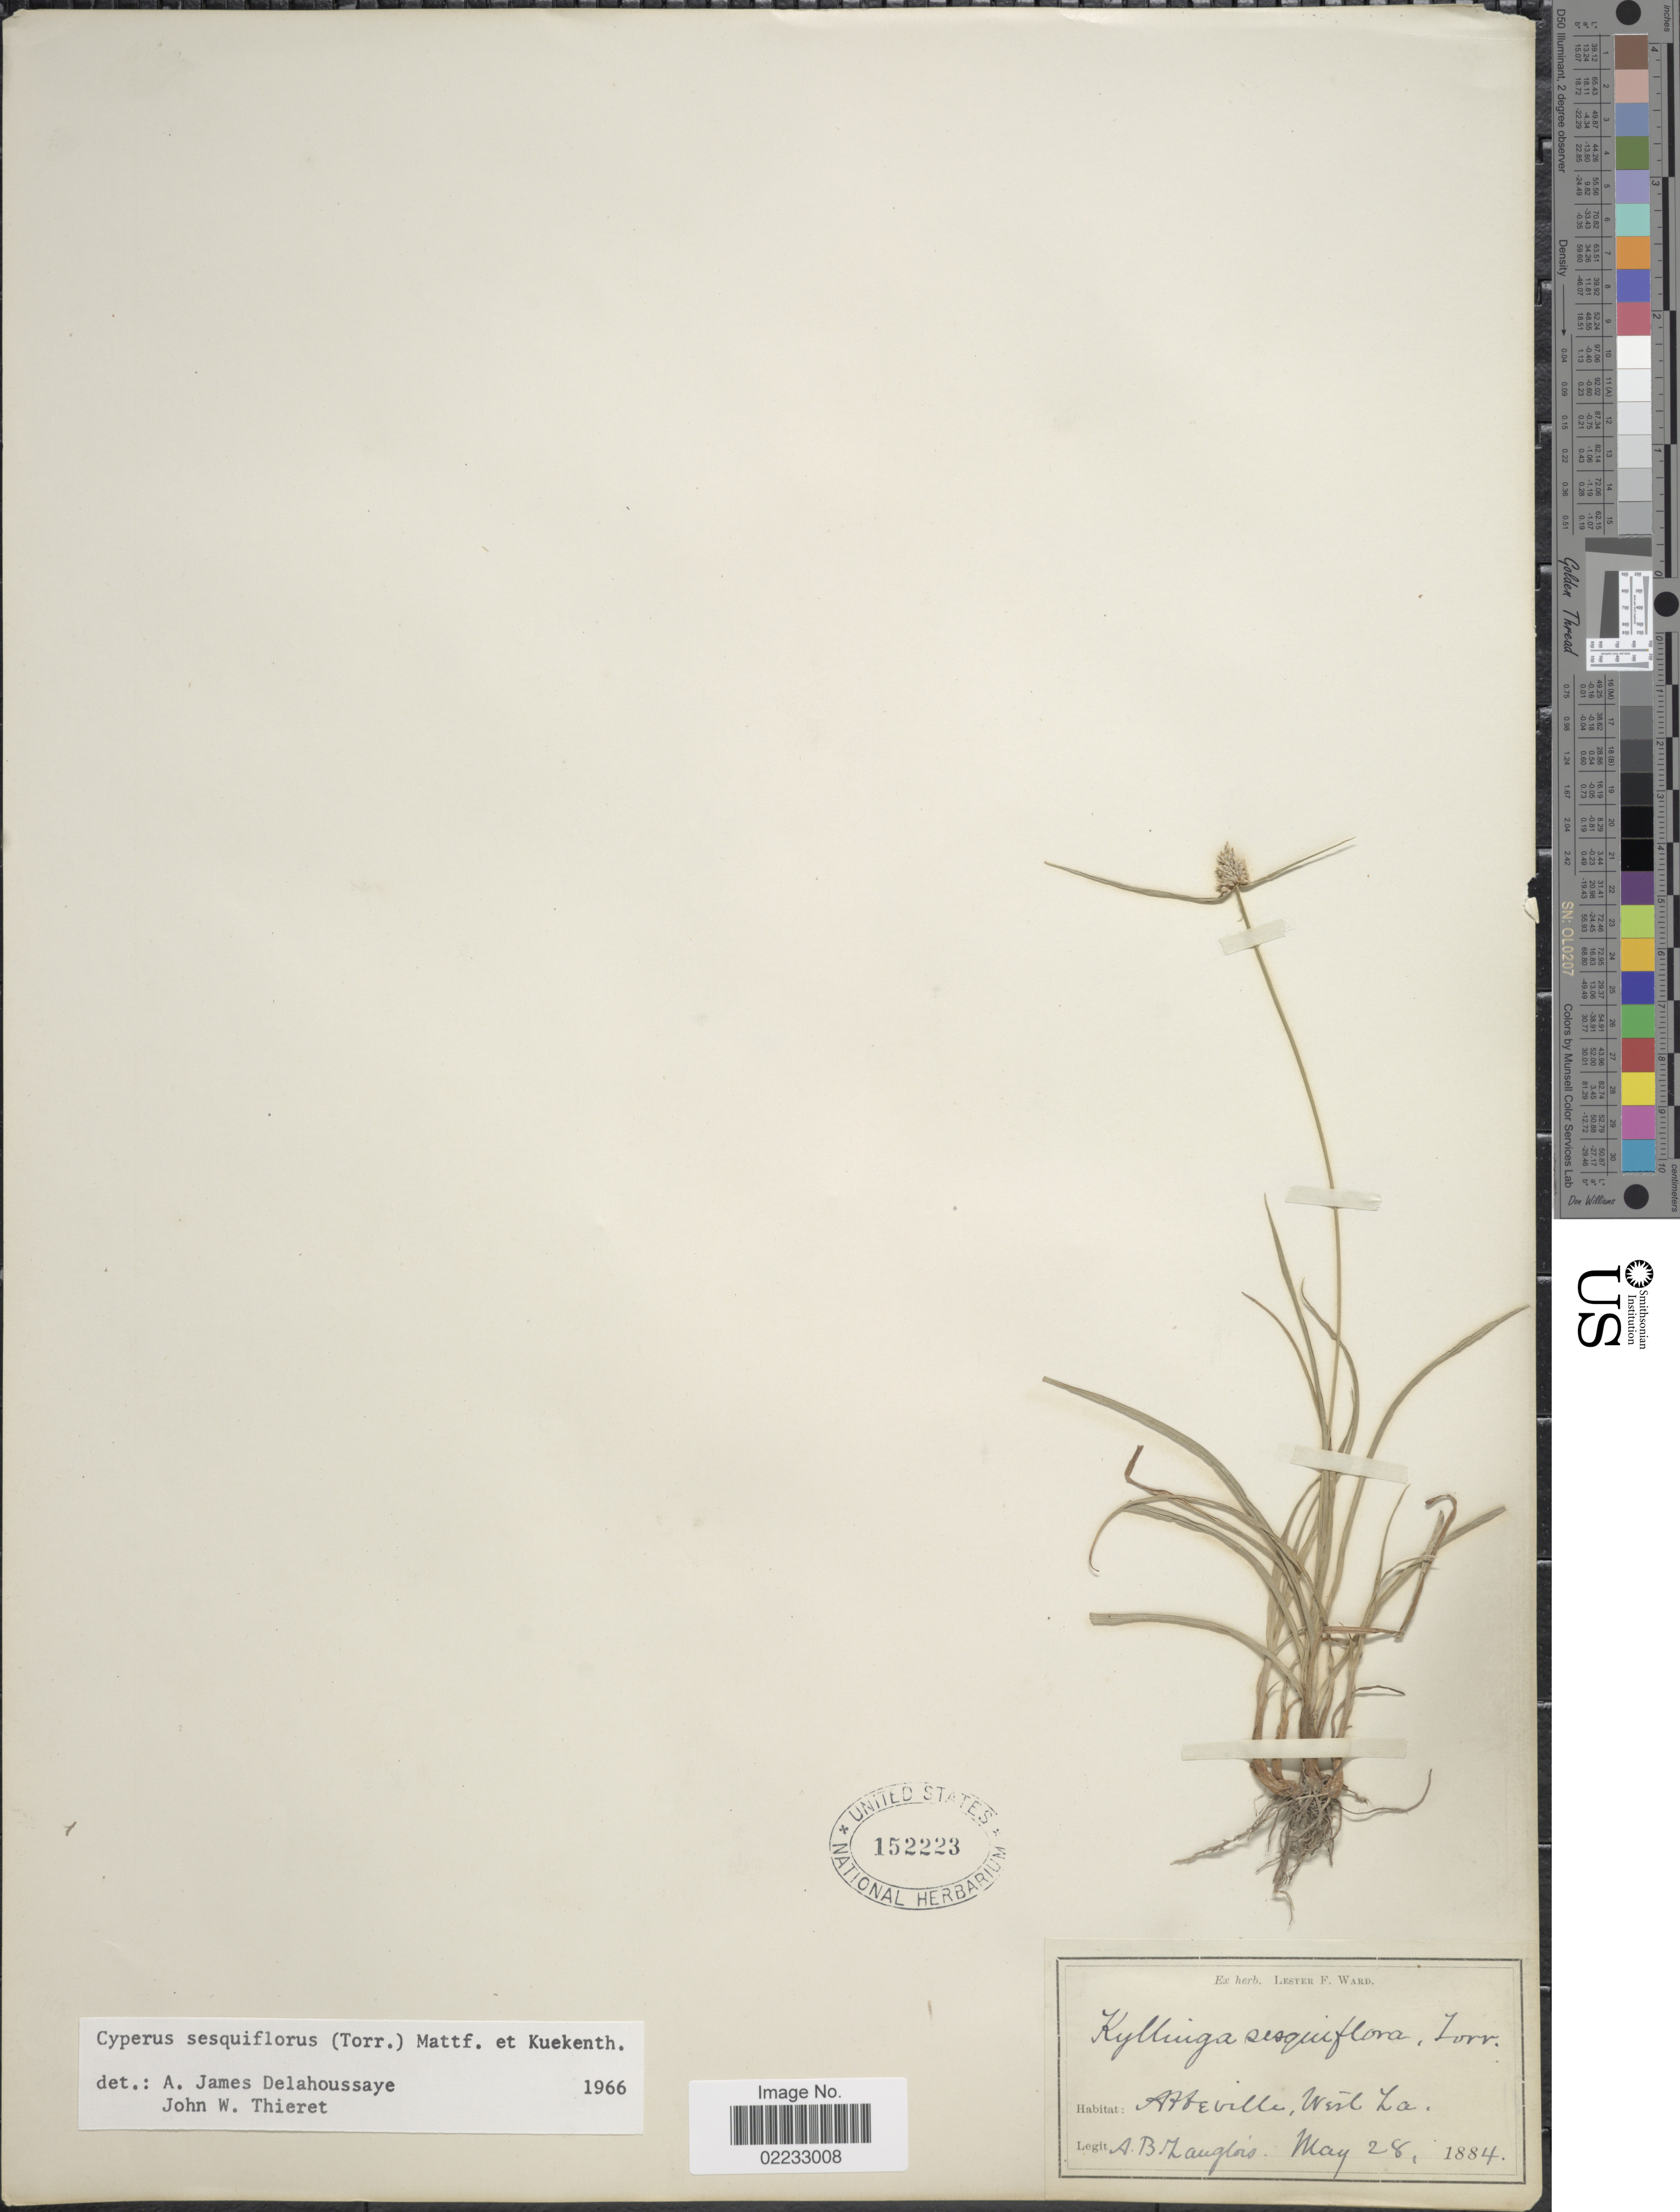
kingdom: Plantae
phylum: Tracheophyta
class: Liliopsida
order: Poales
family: Cyperaceae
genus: Cyperus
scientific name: Cyperus sesquiflorus subsp. sesquiflorus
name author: (Torr.) Mattf. & Kük.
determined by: Strong, M. T., (US), Smithsonian Institution - National Museum of Natural History (UNITED STATES)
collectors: A. Langlois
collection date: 1884-05-28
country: United States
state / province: Louisiana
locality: Abbeville, West La.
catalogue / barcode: US 152223